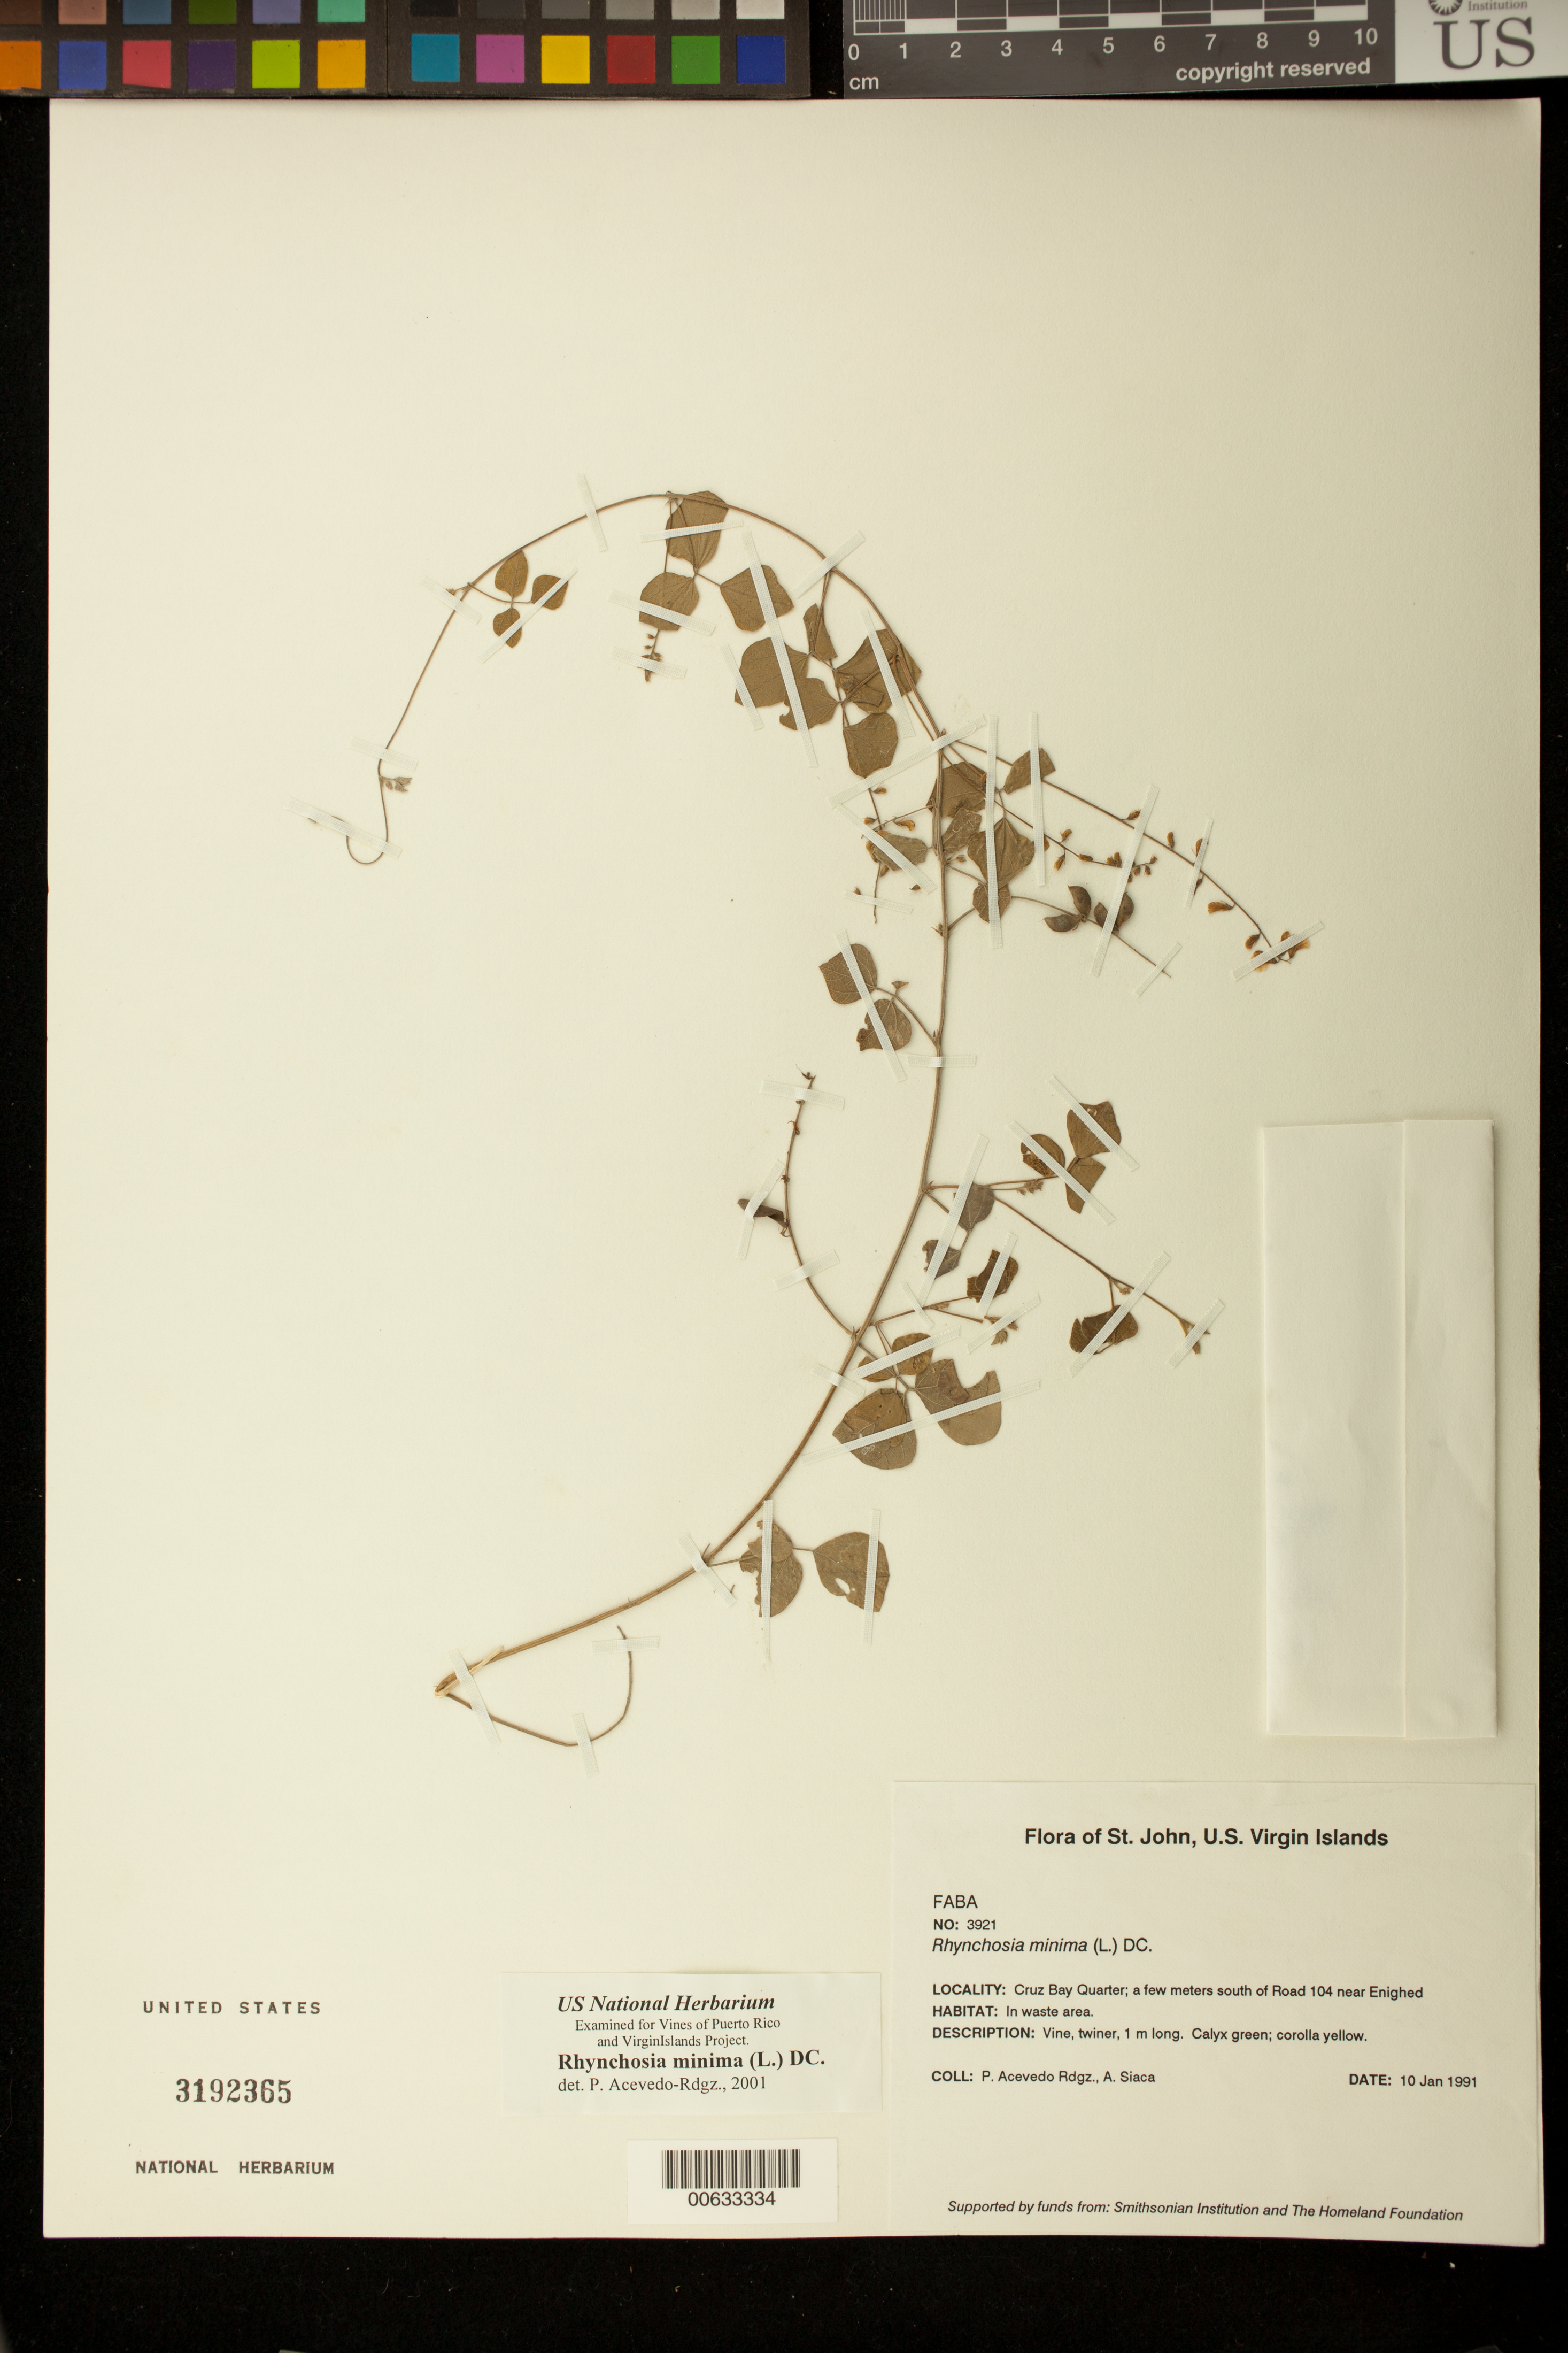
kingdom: Plantae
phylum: Tracheophyta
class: Magnoliopsida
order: Fabales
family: Fabaceae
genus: Rhynchosia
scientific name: Rhynchosia minima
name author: (L.) DC.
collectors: P. Acevedo-Rodr. & A. Siaca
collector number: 3921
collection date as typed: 10 Jan 1991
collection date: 1991-01-10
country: U.S. Virgin Islands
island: St. John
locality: Cruz Bay Quarter; a few meters south of Road 104 near Enighed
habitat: In waste area.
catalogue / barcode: US 3192365